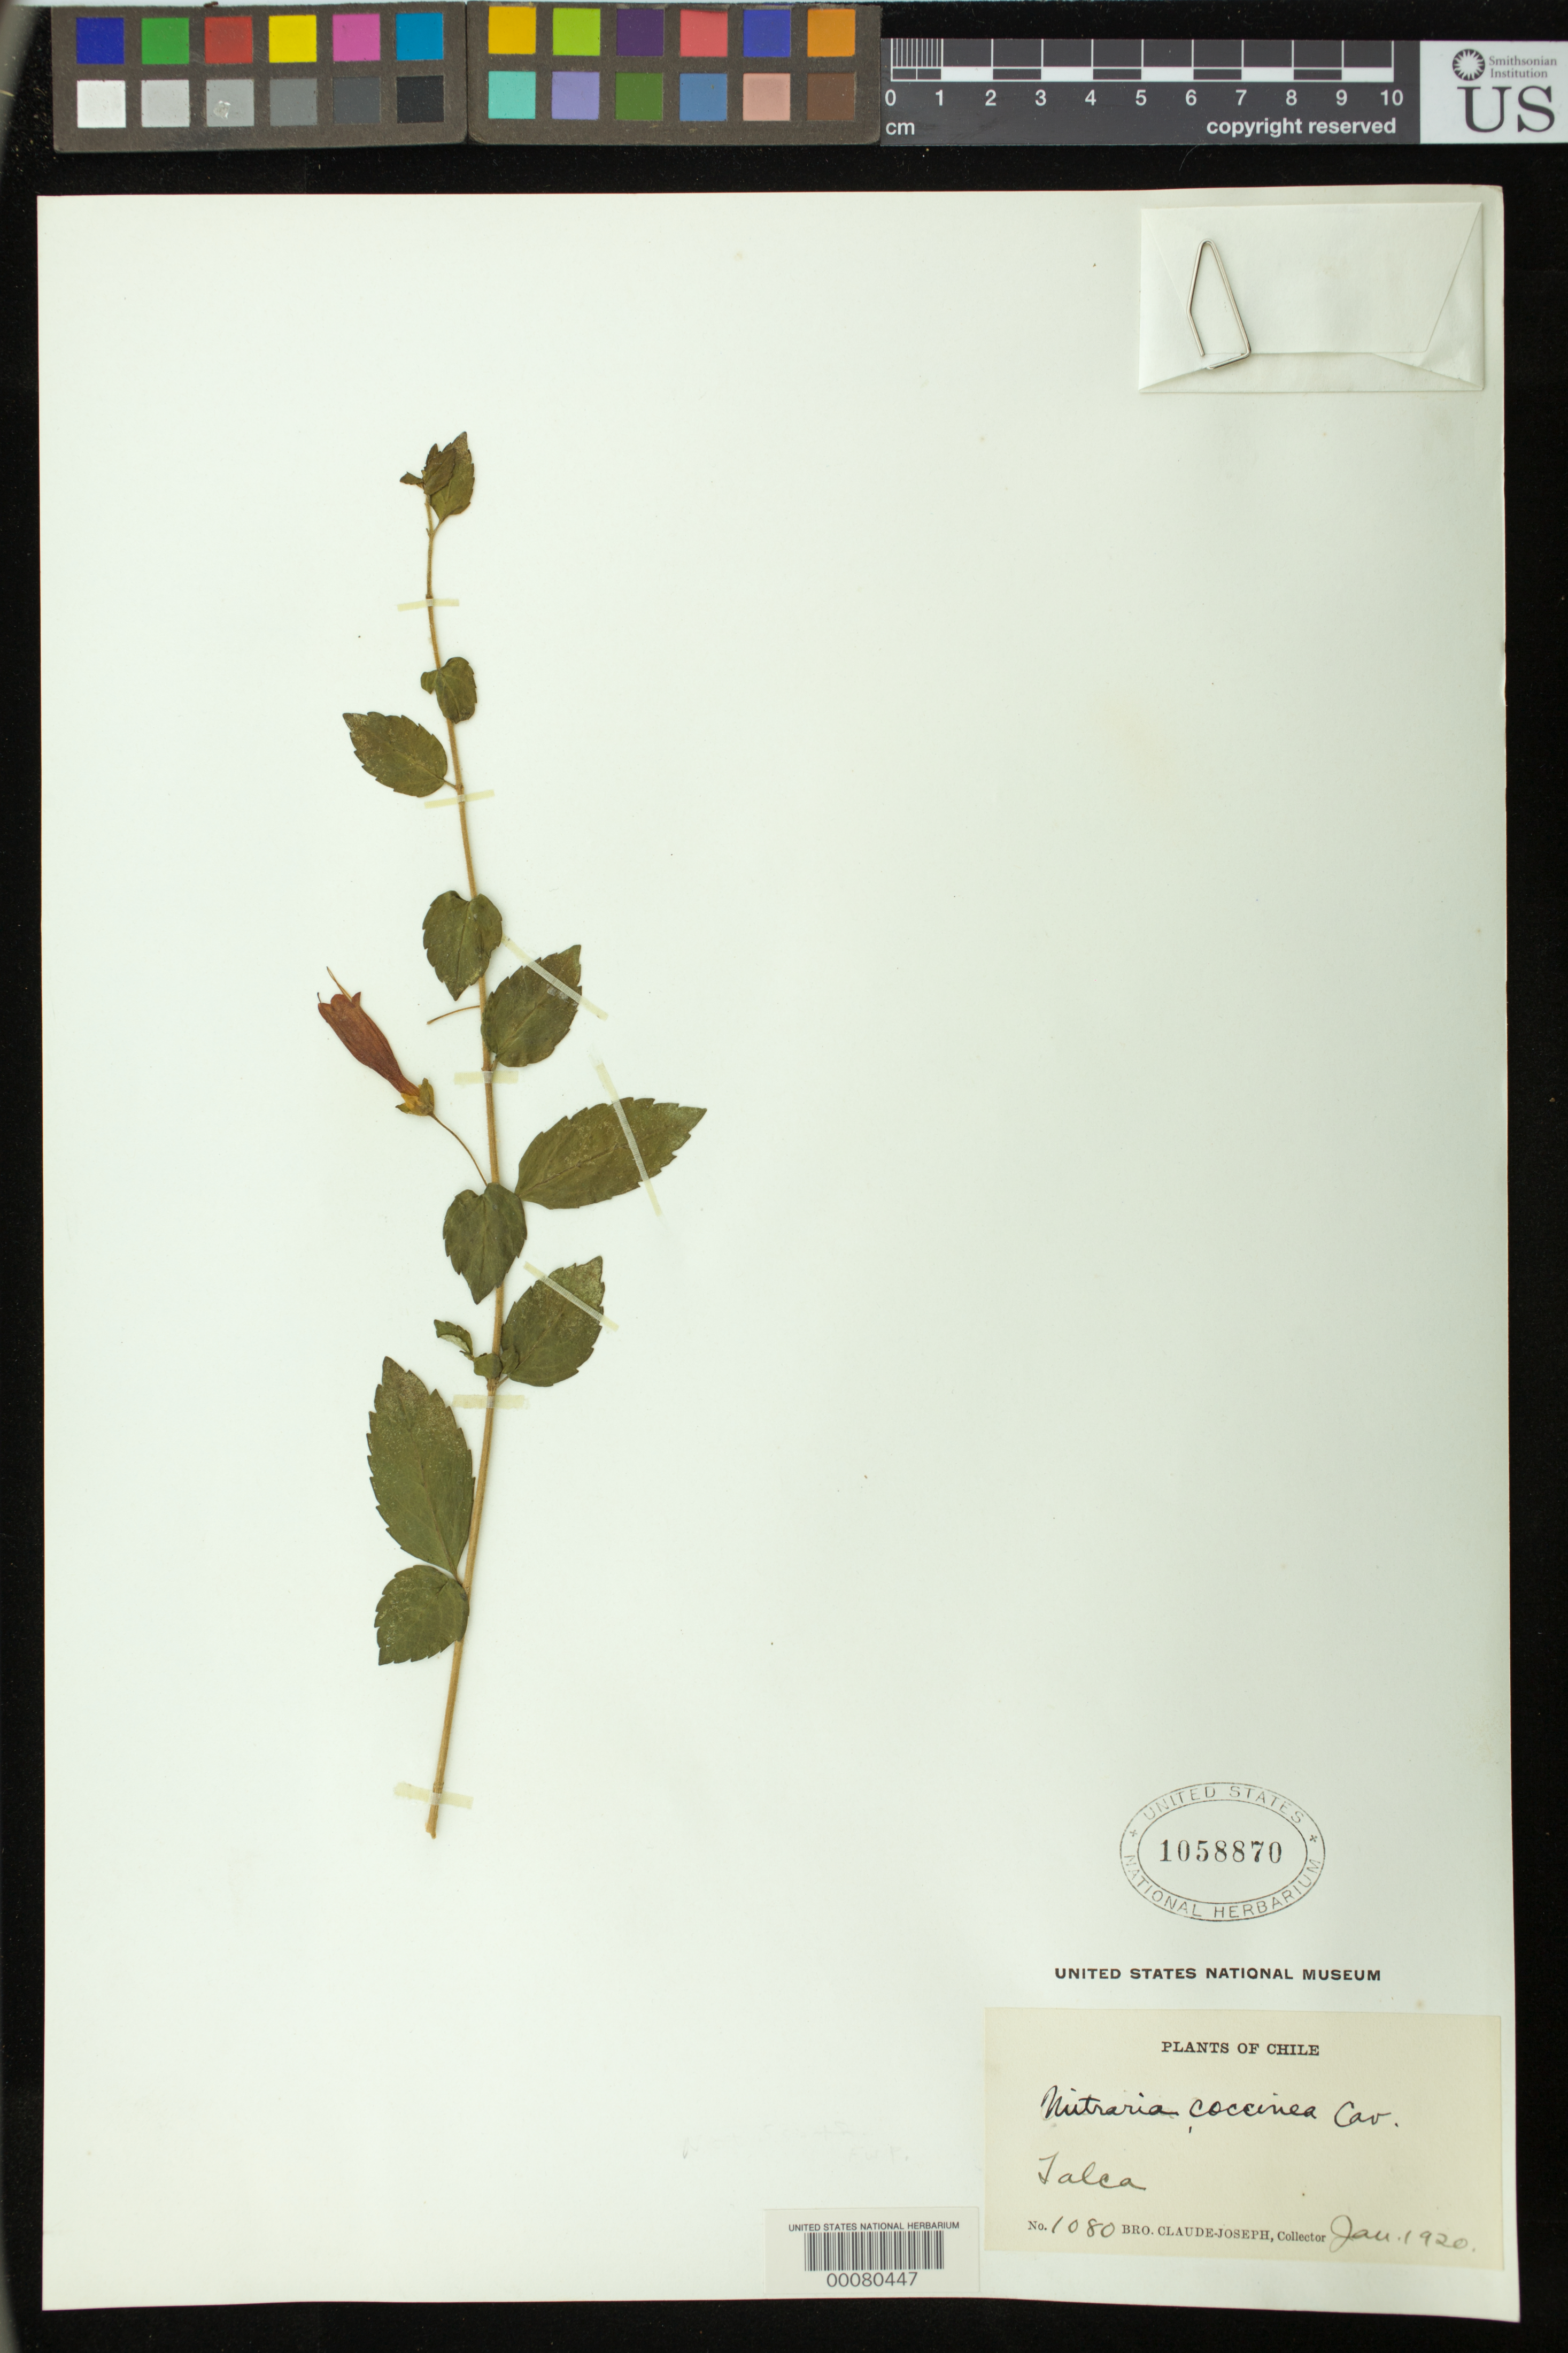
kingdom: Plantae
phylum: Tracheophyta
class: Magnoliopsida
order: Lamiales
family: Gesneriaceae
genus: Mitraria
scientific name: Mitraria coccinea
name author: Cav.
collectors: Bro. Claude-Joseph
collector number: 1080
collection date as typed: Jan 1920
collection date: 1920-01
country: Chile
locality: Talca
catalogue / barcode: US 1058870